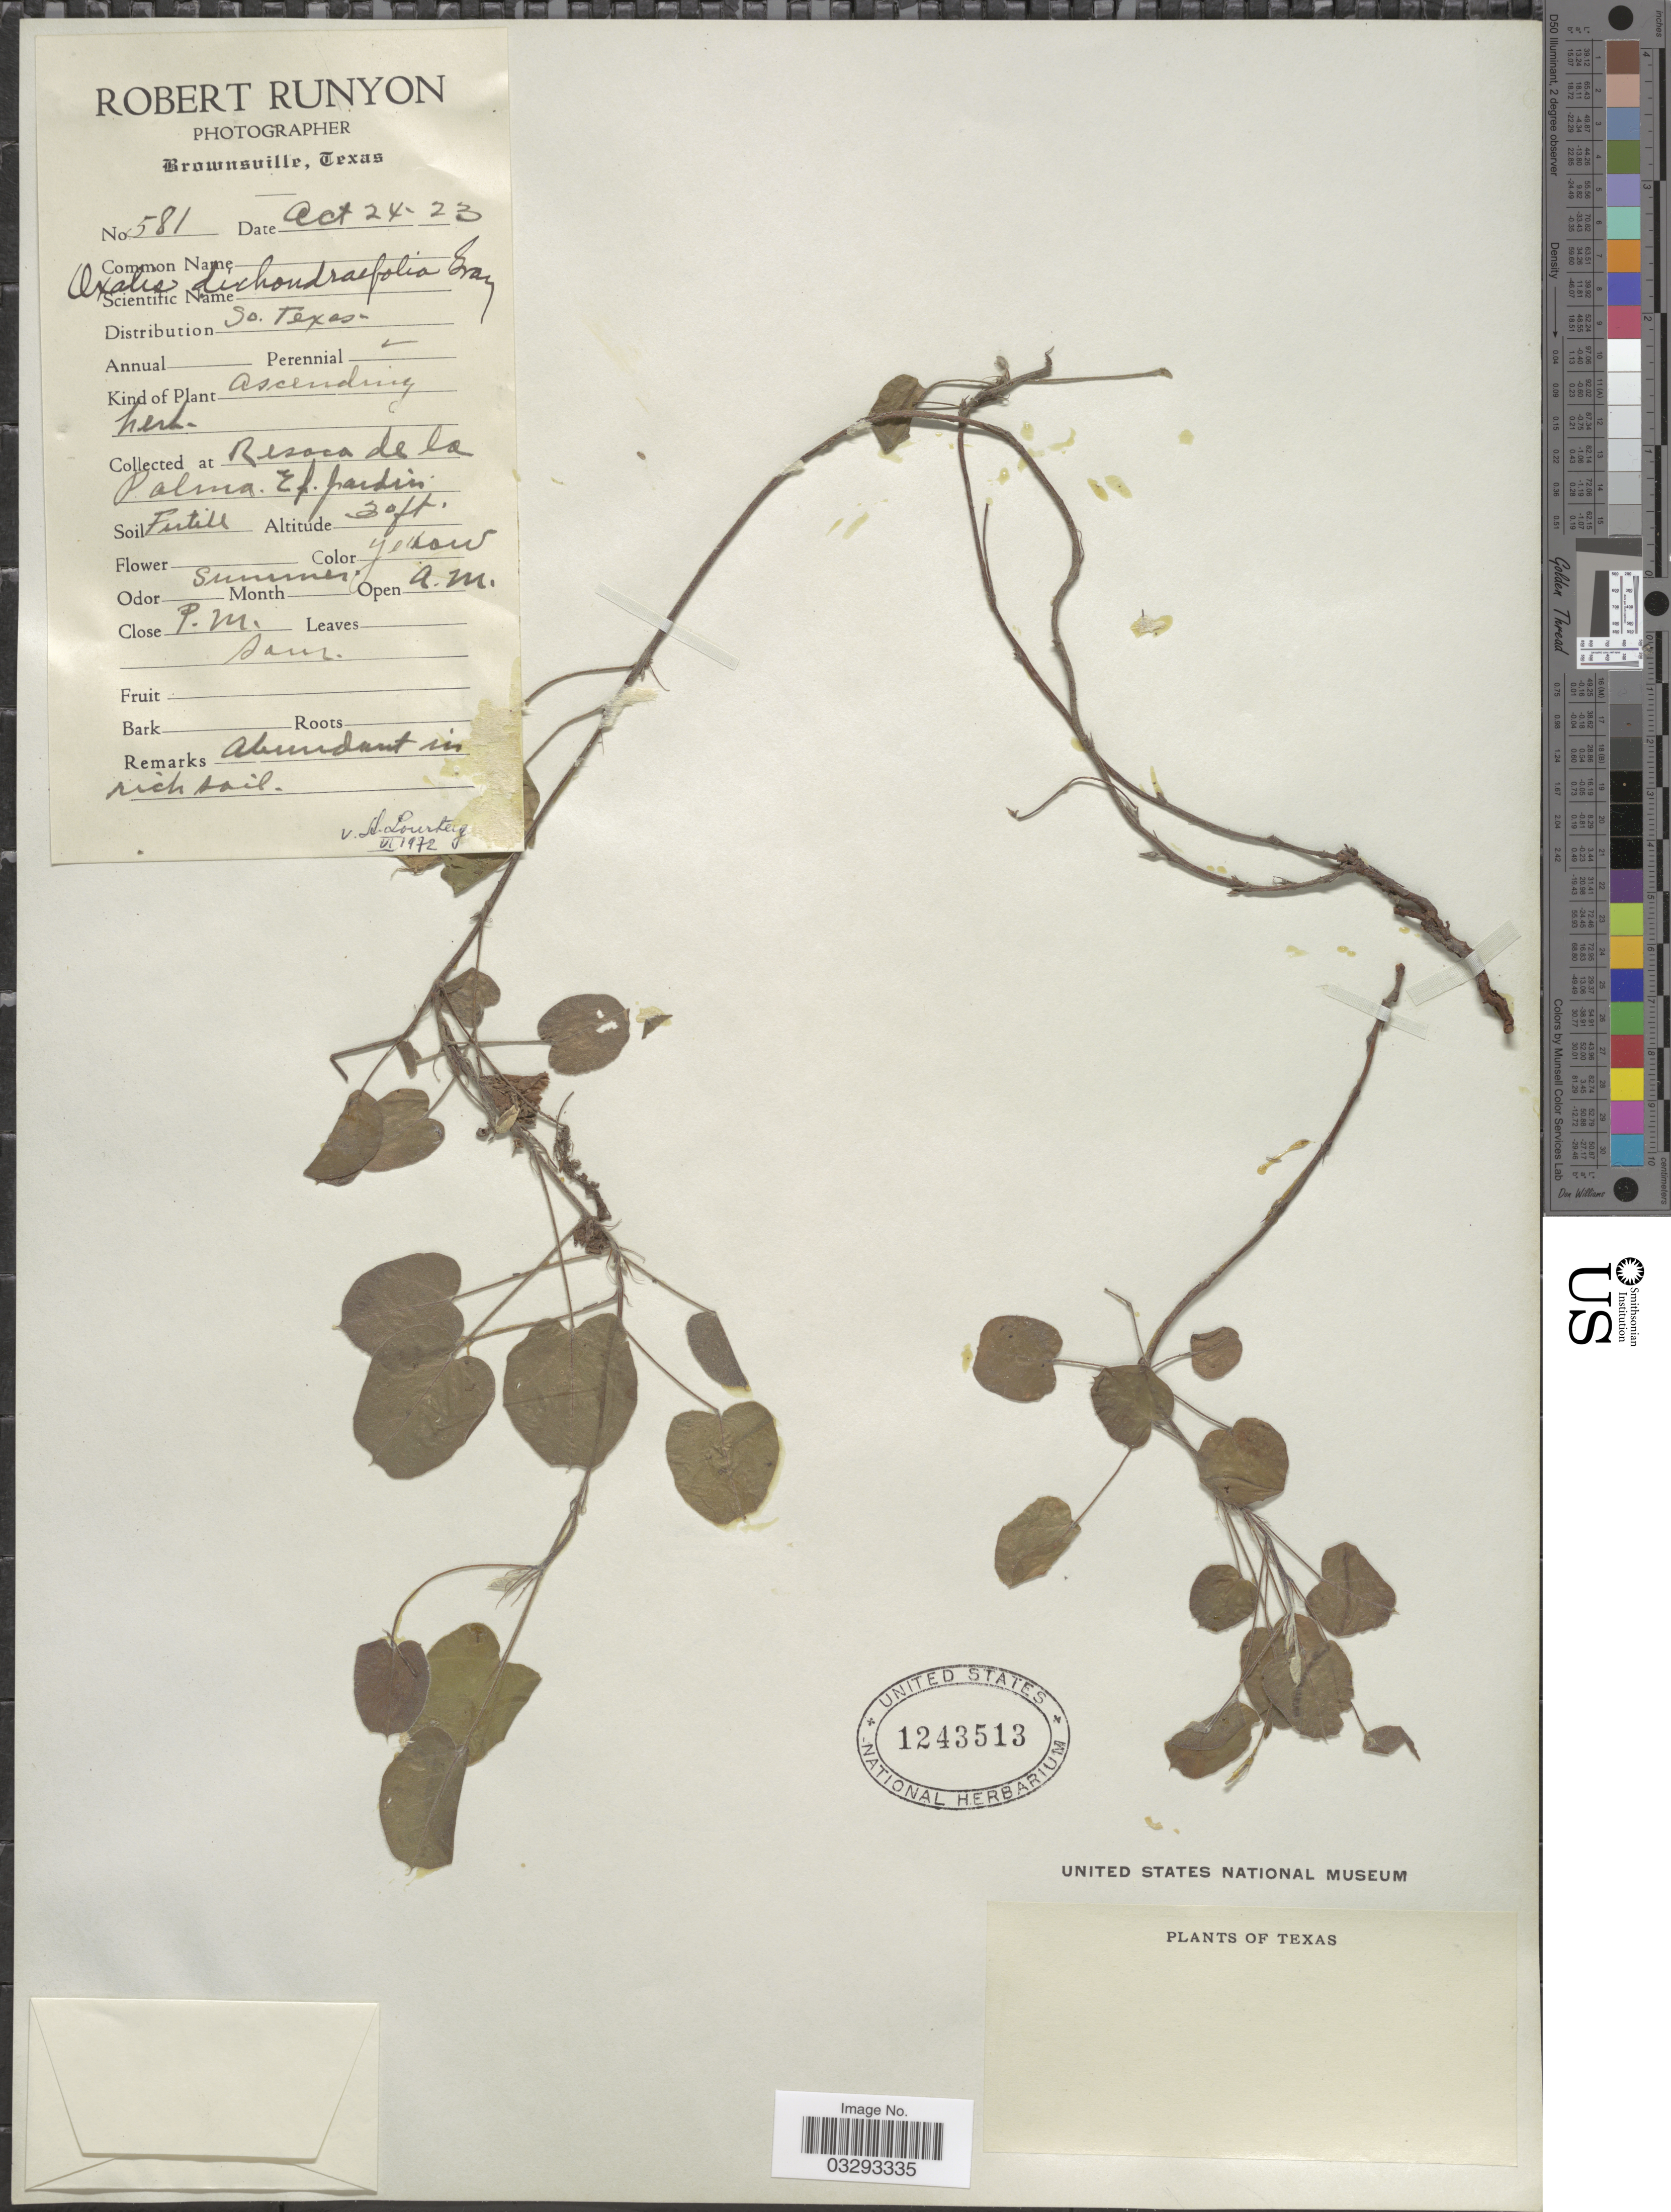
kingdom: Plantae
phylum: Tracheophyta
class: Magnoliopsida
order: Oxalidales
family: Oxalidaceae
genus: Oxalis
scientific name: Oxalis dichondraefolia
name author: A. Gray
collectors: R. Runyon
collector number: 581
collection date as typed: Transcribed d/m/y: 24/10/23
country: United States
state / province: Texas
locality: Resoca de la Palma, Ef. Jardin.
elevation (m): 9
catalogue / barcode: US 1243513